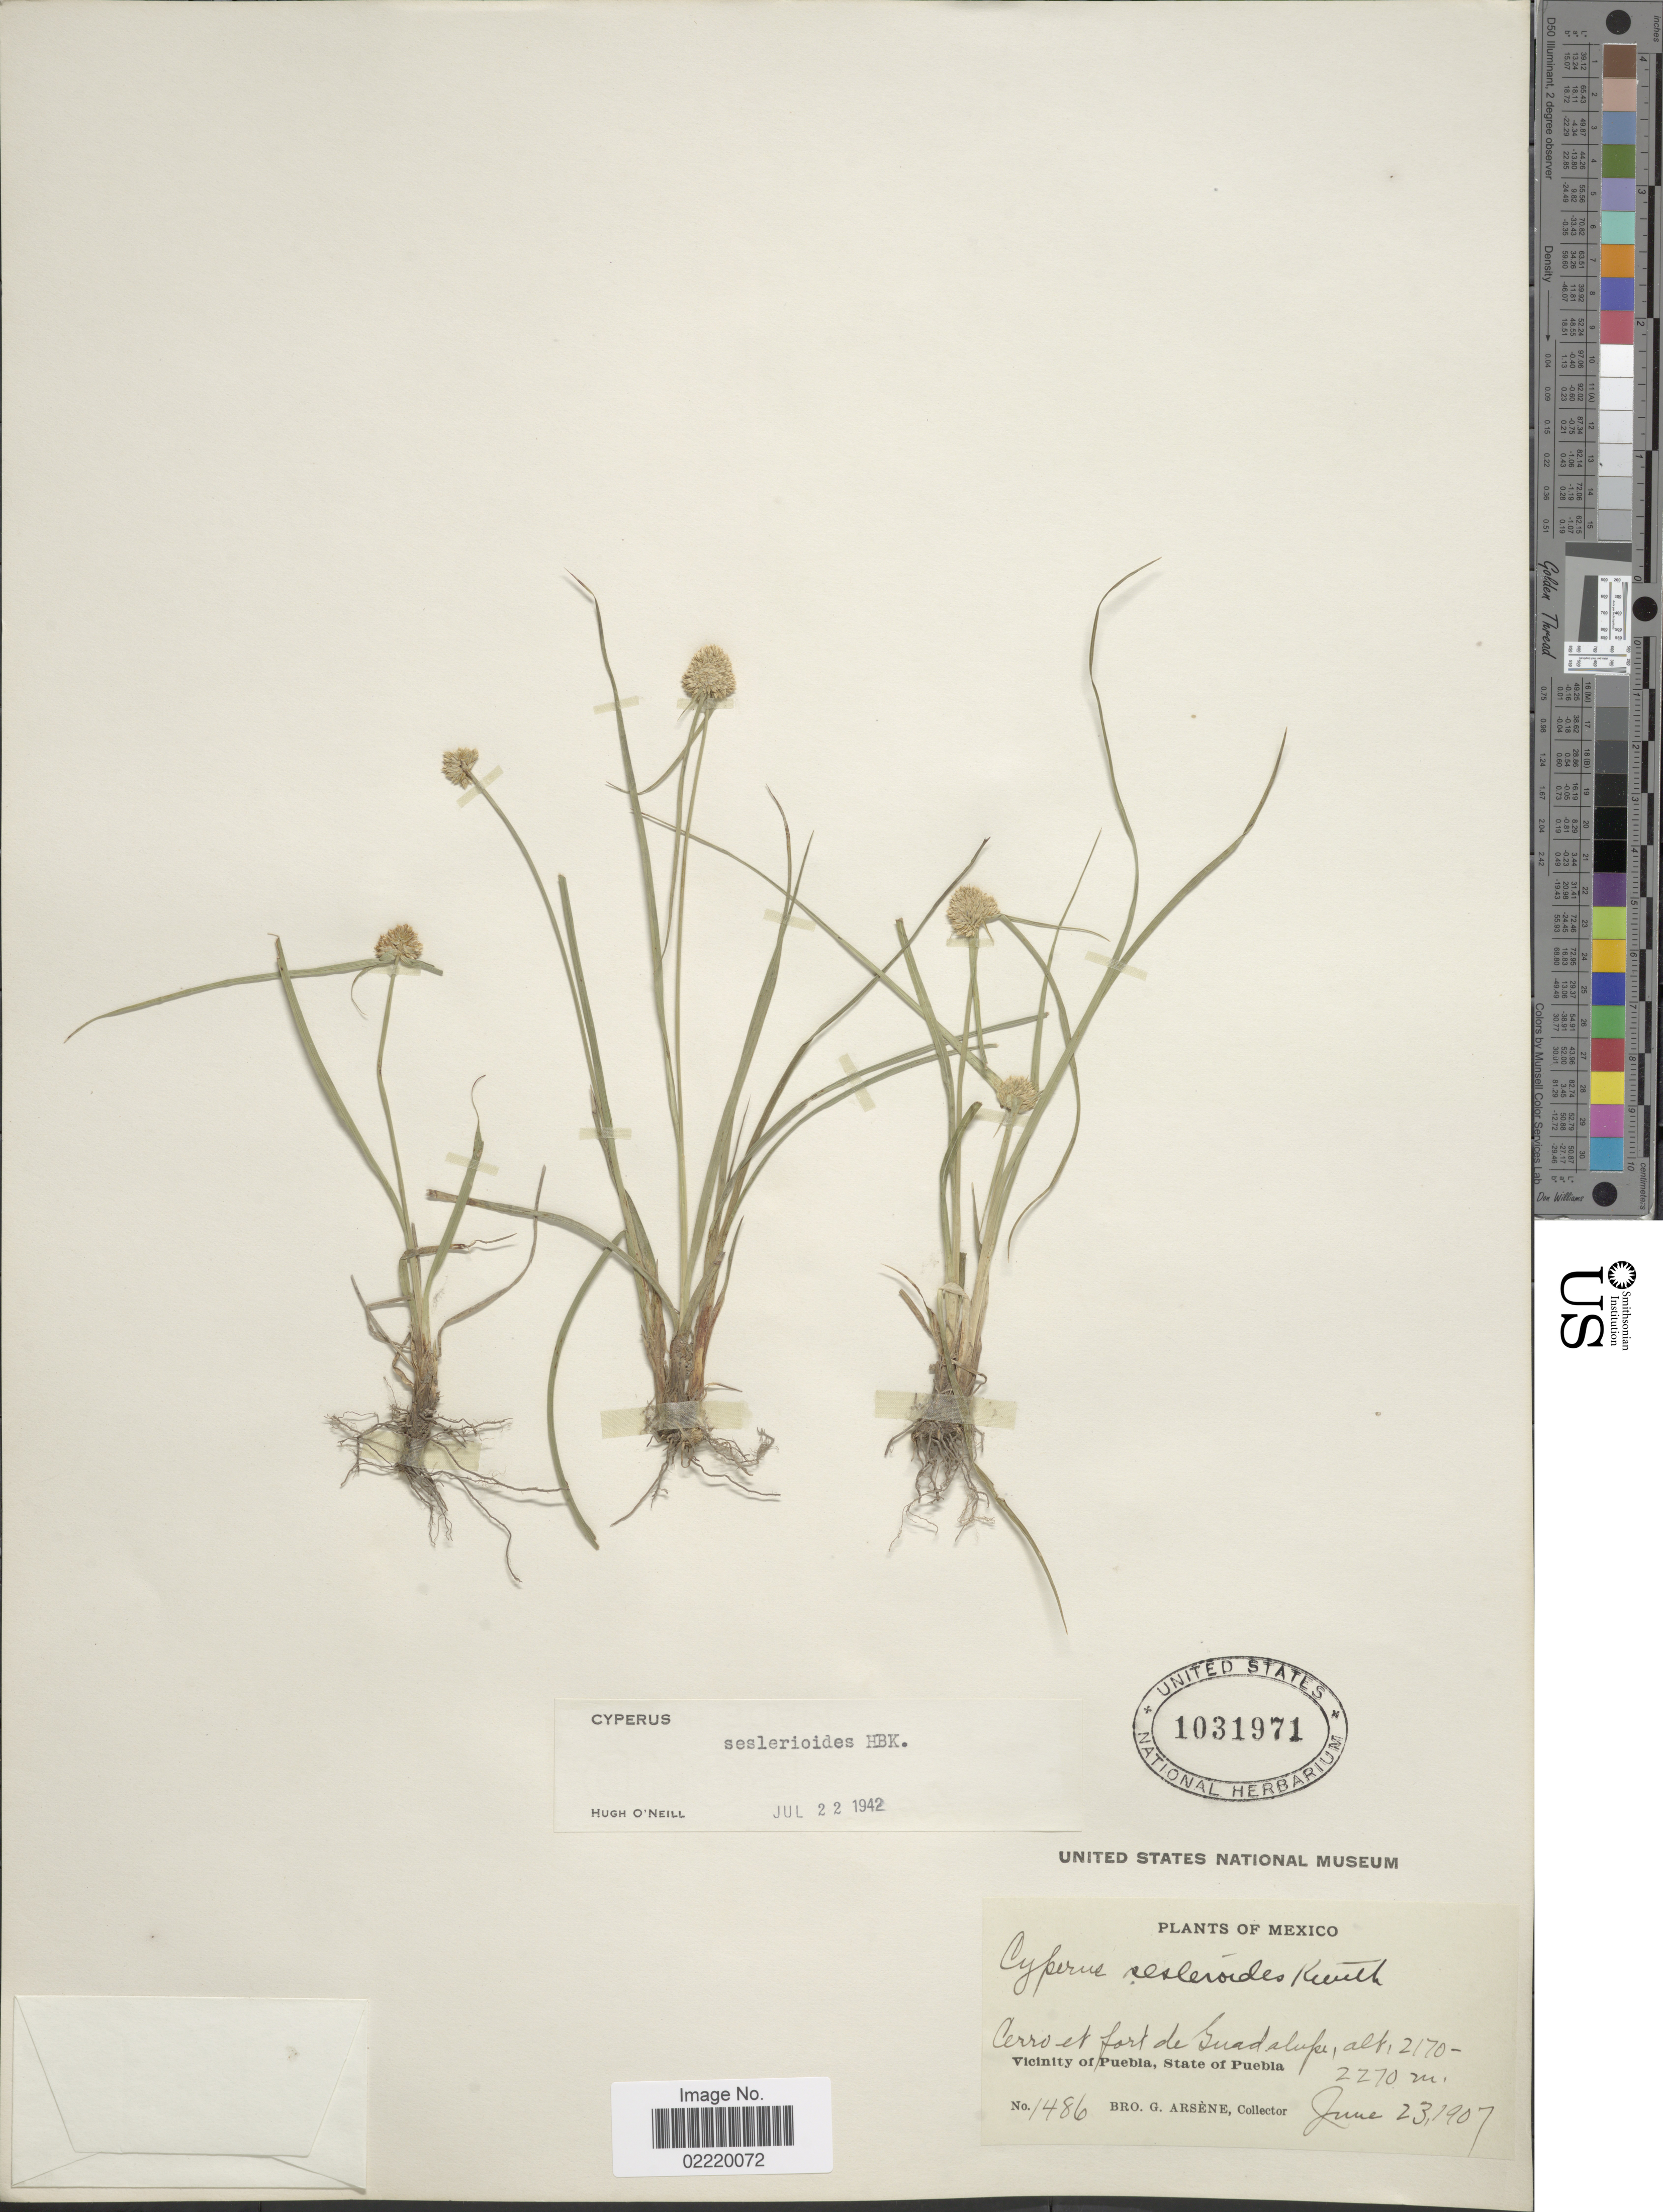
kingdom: Plantae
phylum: Tracheophyta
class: Liliopsida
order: Poales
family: Cyperaceae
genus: Cyperus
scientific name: Cyperus seslerioides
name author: Kunth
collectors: Bro. G. Arsène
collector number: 1486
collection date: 1907-06-23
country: Mexico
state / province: Puebla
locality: Cerro et fort de Guadalupe, Vicinity of Puebla.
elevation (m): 2170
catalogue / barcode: US 1031971